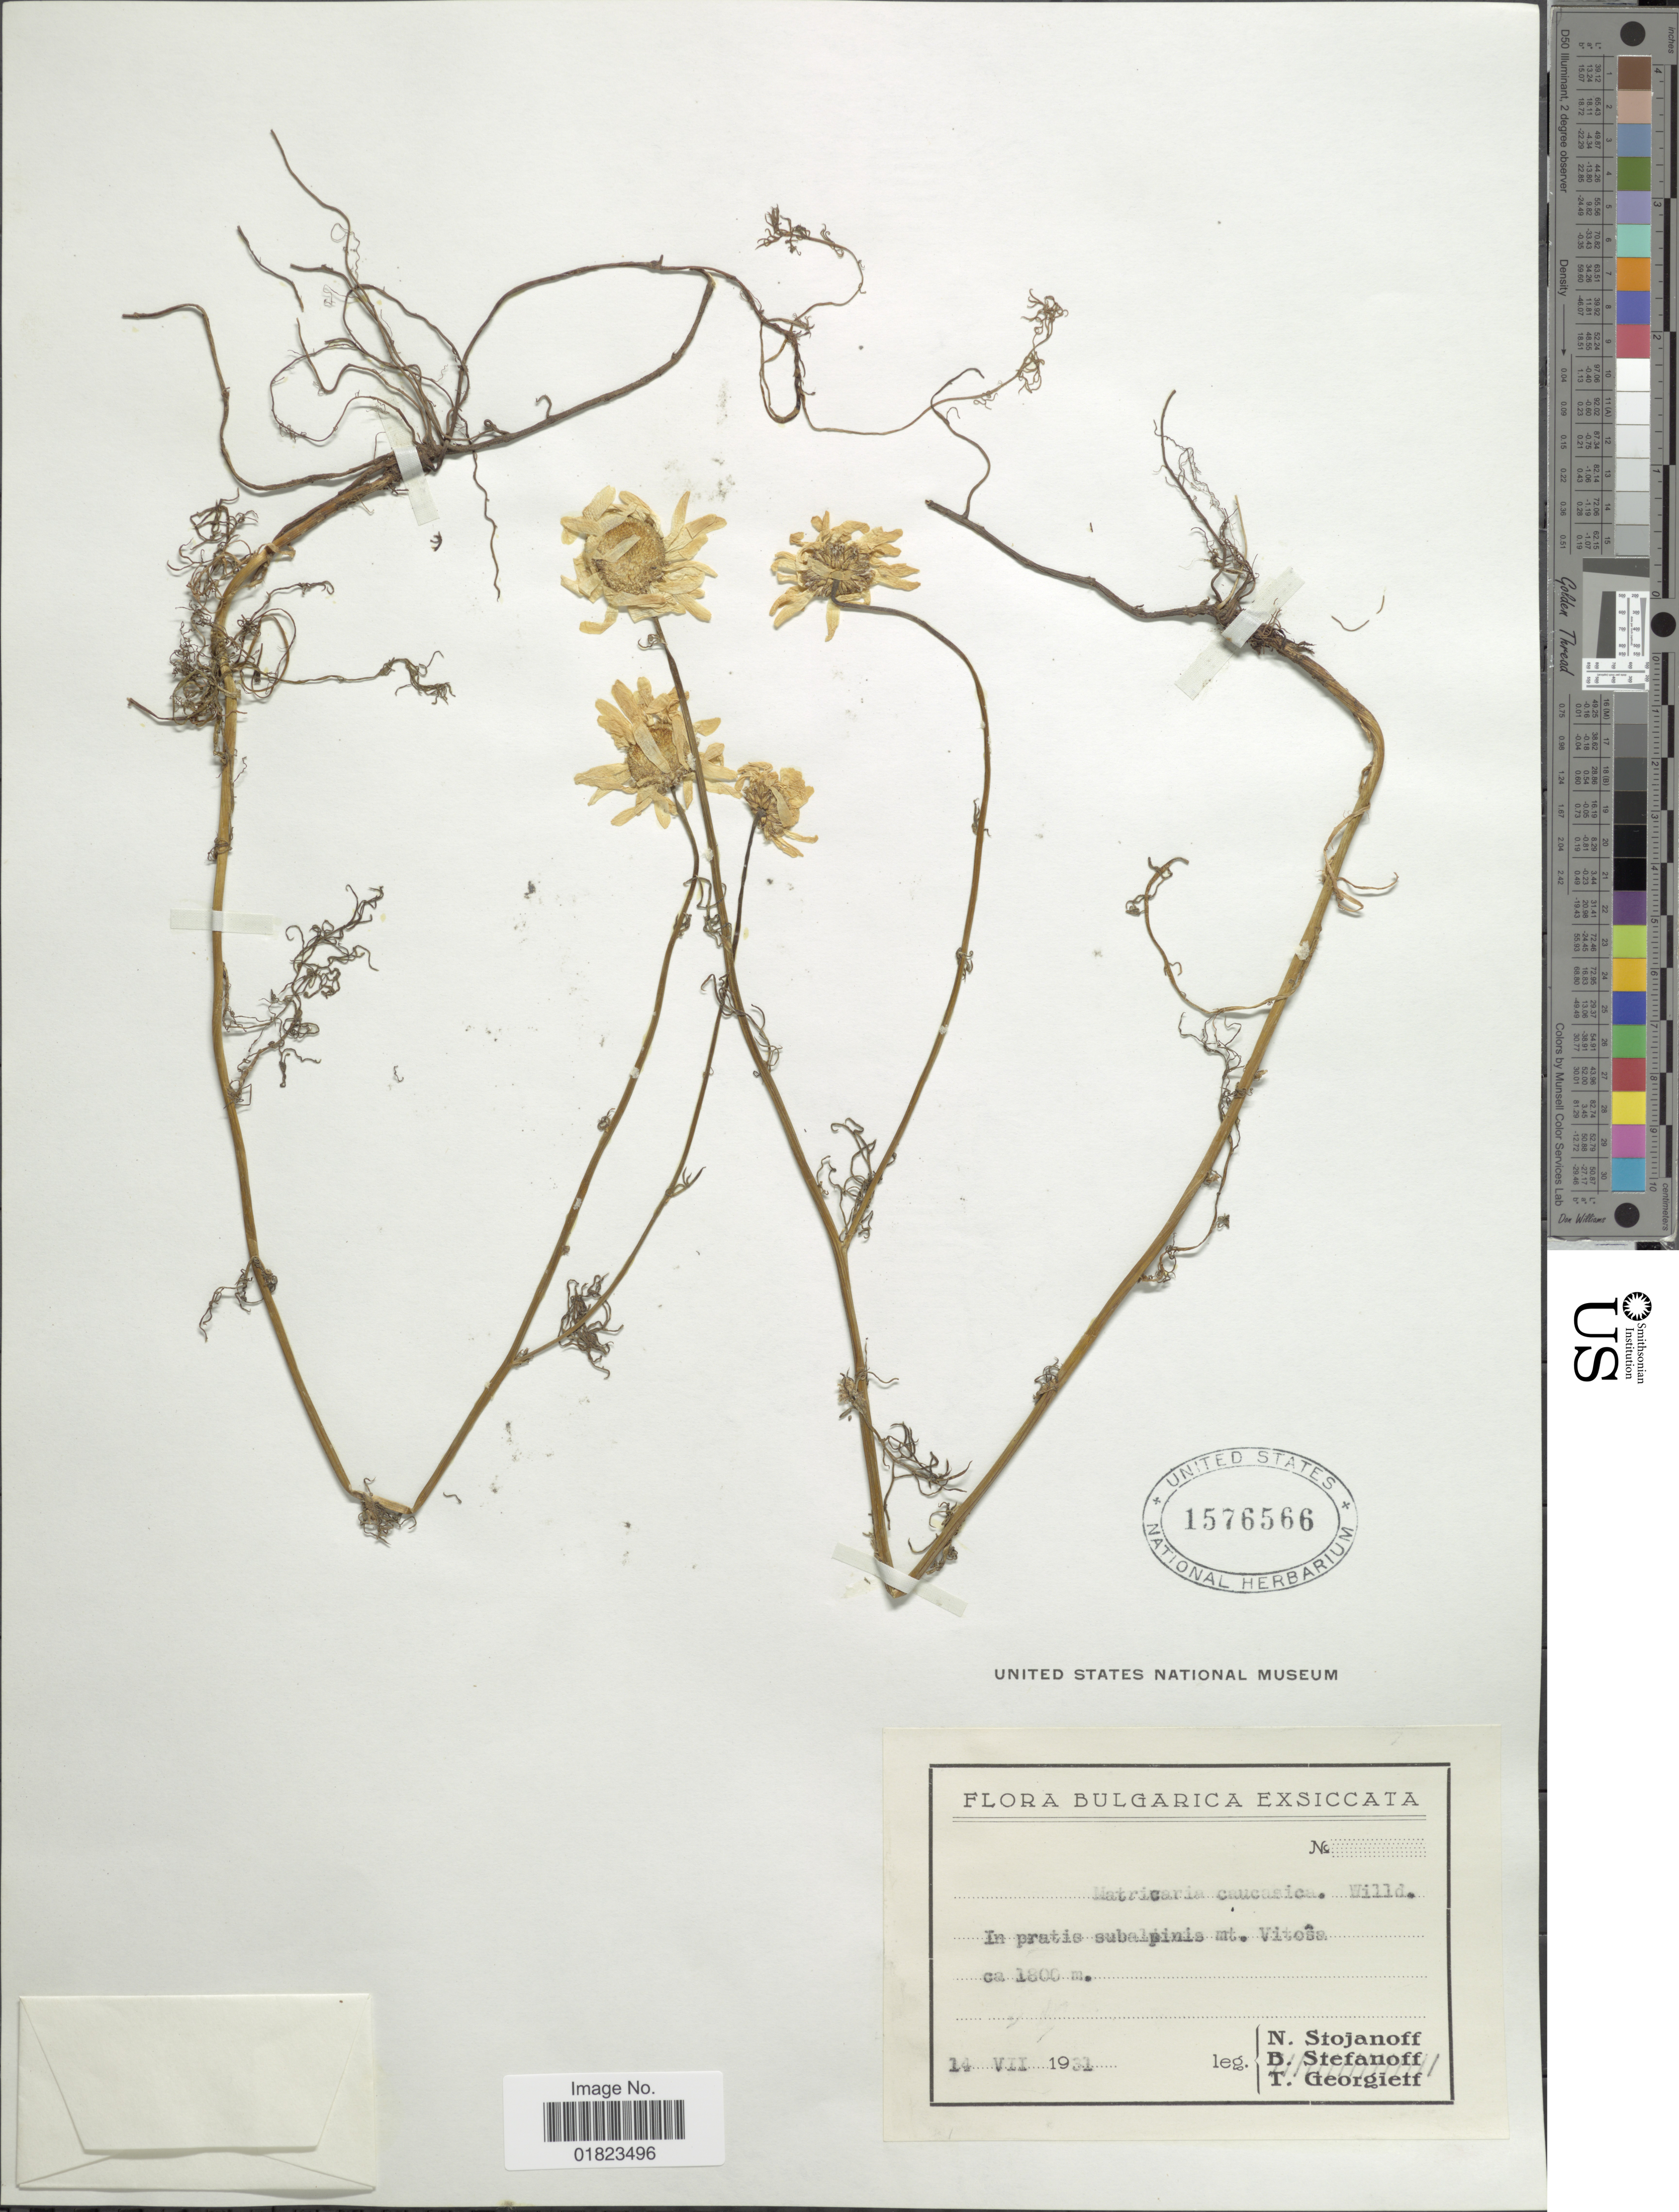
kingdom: Plantae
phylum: Tracheophyta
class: Magnoliopsida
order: Asterales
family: Asteraceae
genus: Tripleurospermum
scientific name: Tripleurospermum caucasicum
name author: (Willd.) Poir.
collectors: N. Stojanoff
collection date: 1931-07-14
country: Bulgaria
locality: Bulgarica. In pratis subalpinis mt. Vitosa.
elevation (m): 1800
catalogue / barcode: US 1576566